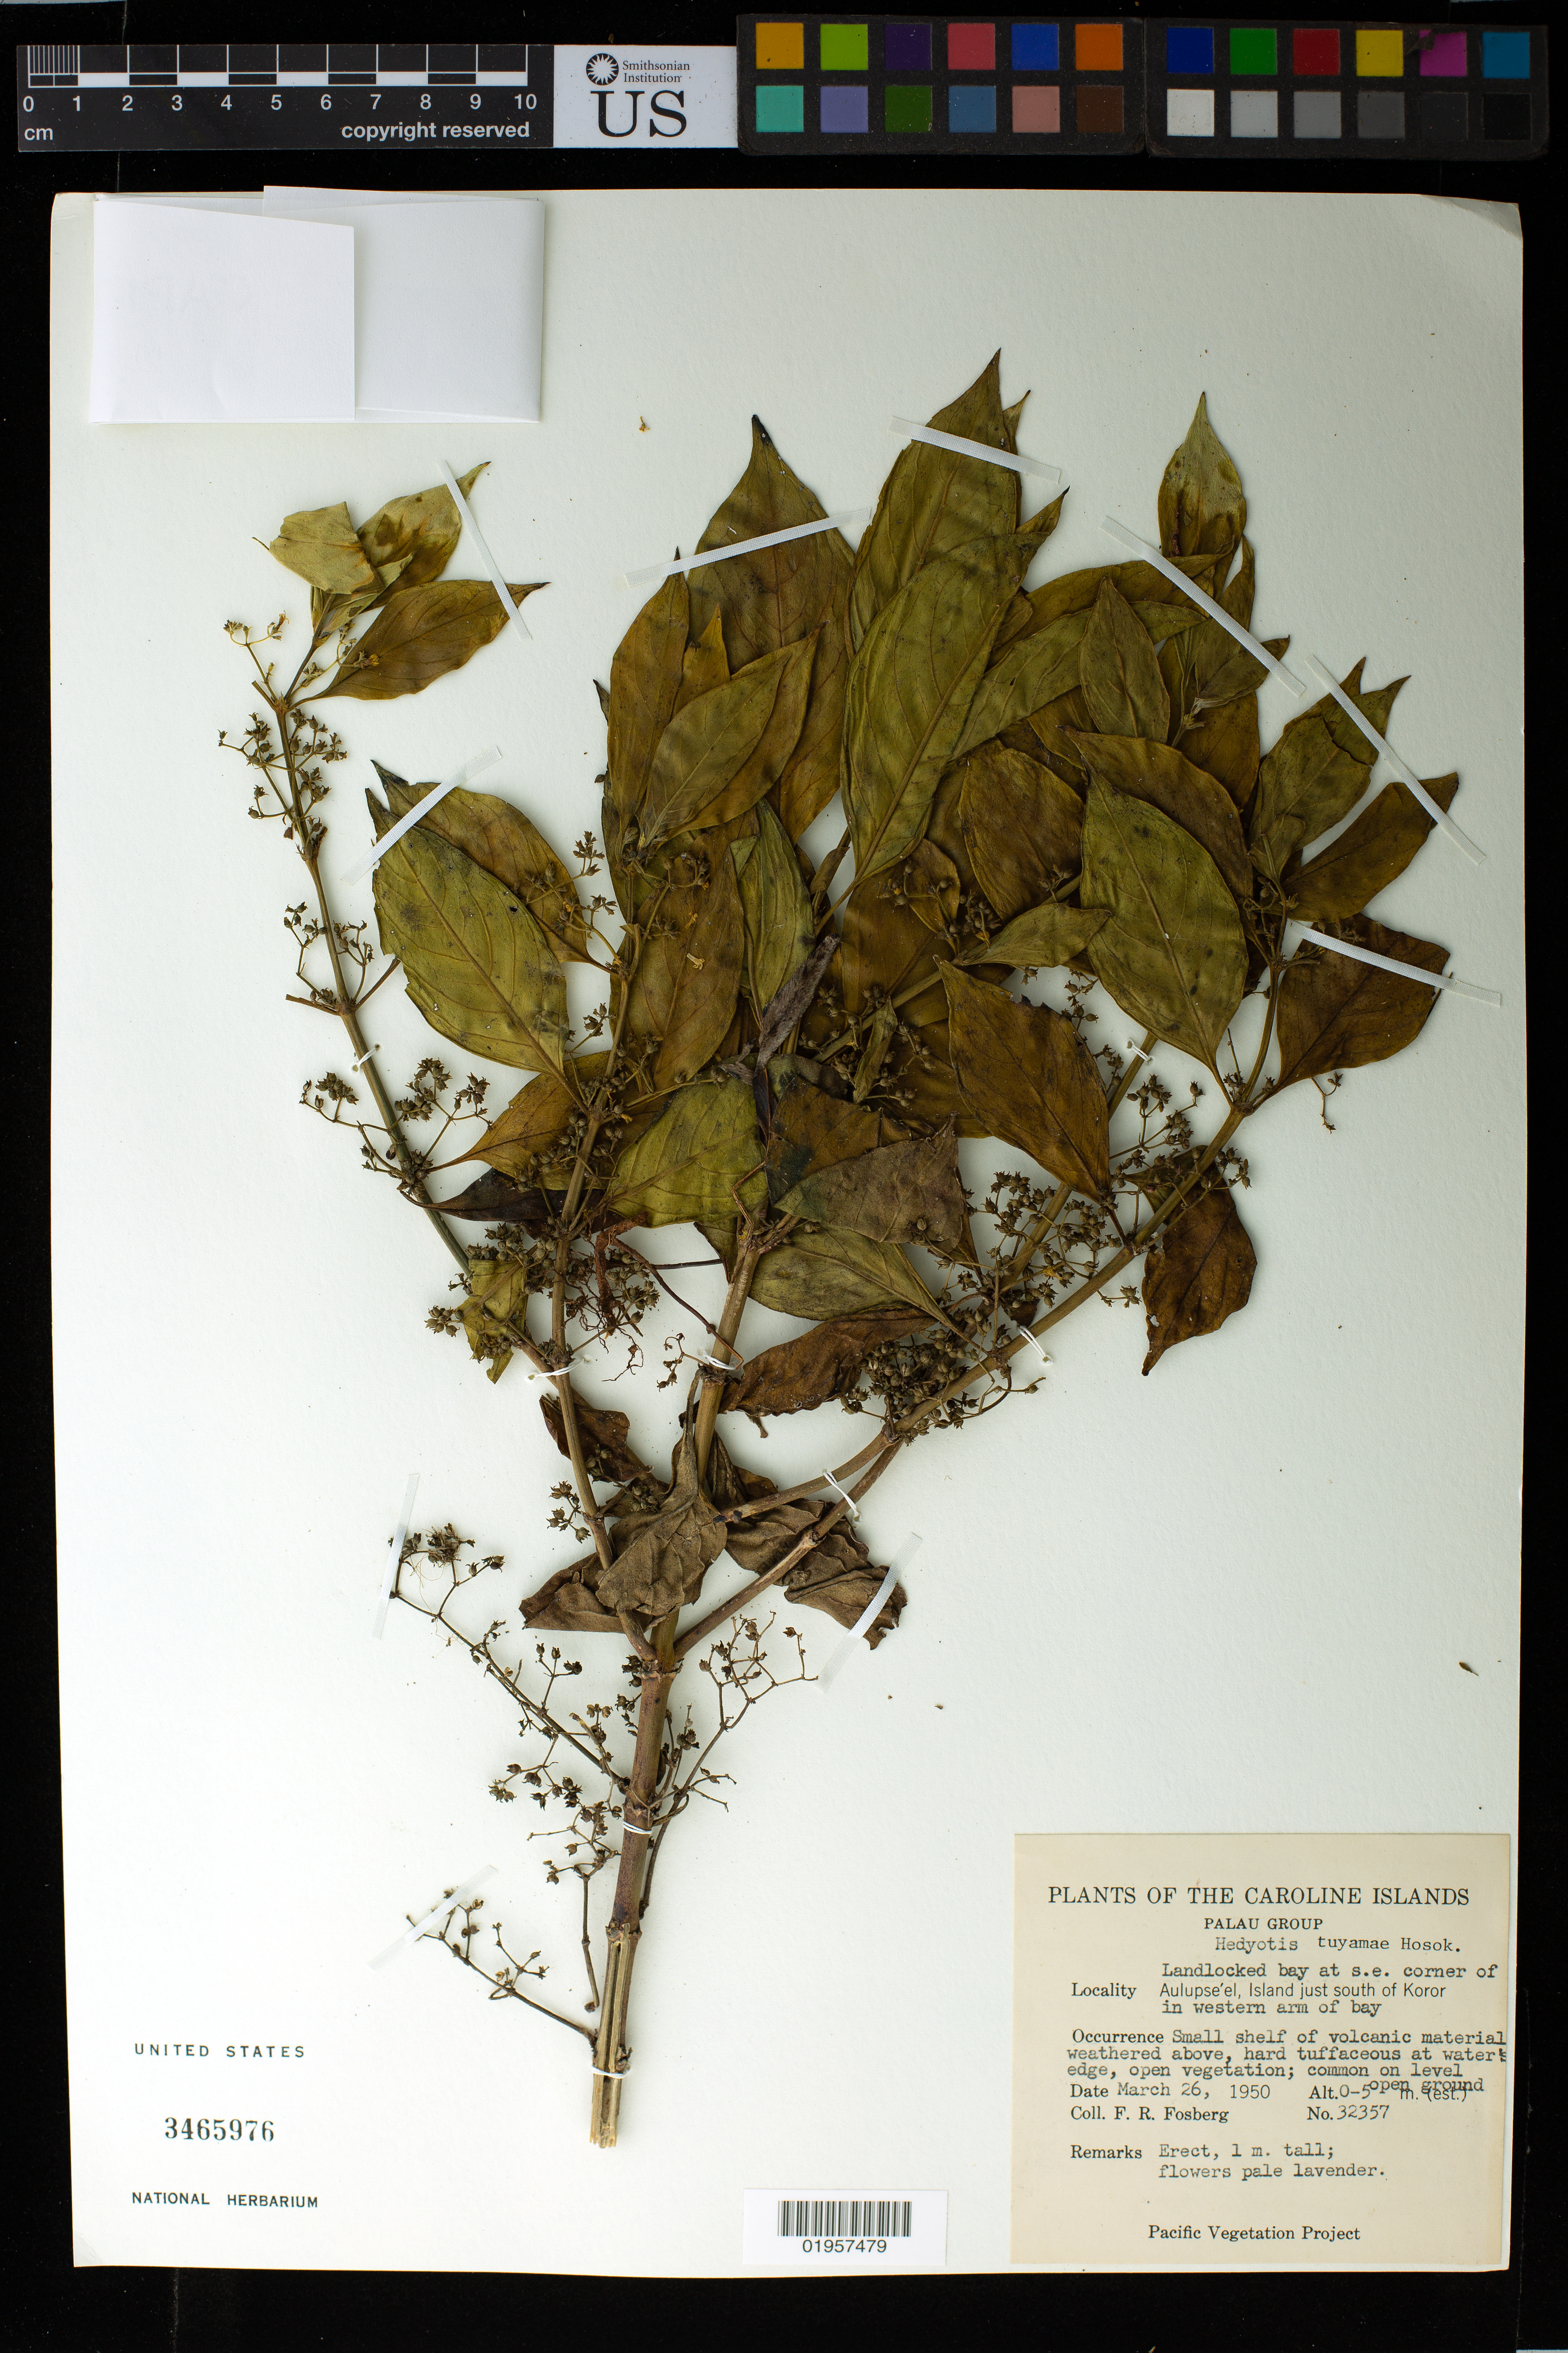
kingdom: Plantae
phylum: Tracheophyta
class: Magnoliopsida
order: Gentianales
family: Rubiaceae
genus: Hedyotis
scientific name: Hedyotis tuyamae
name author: Hosok.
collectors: F. R. Fosberg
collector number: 32357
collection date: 1950-03-26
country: Palau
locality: Caroline Islands, Palau Group, Aulupse'el, island just south of Koror in western arm of bay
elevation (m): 0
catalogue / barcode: US 3465976